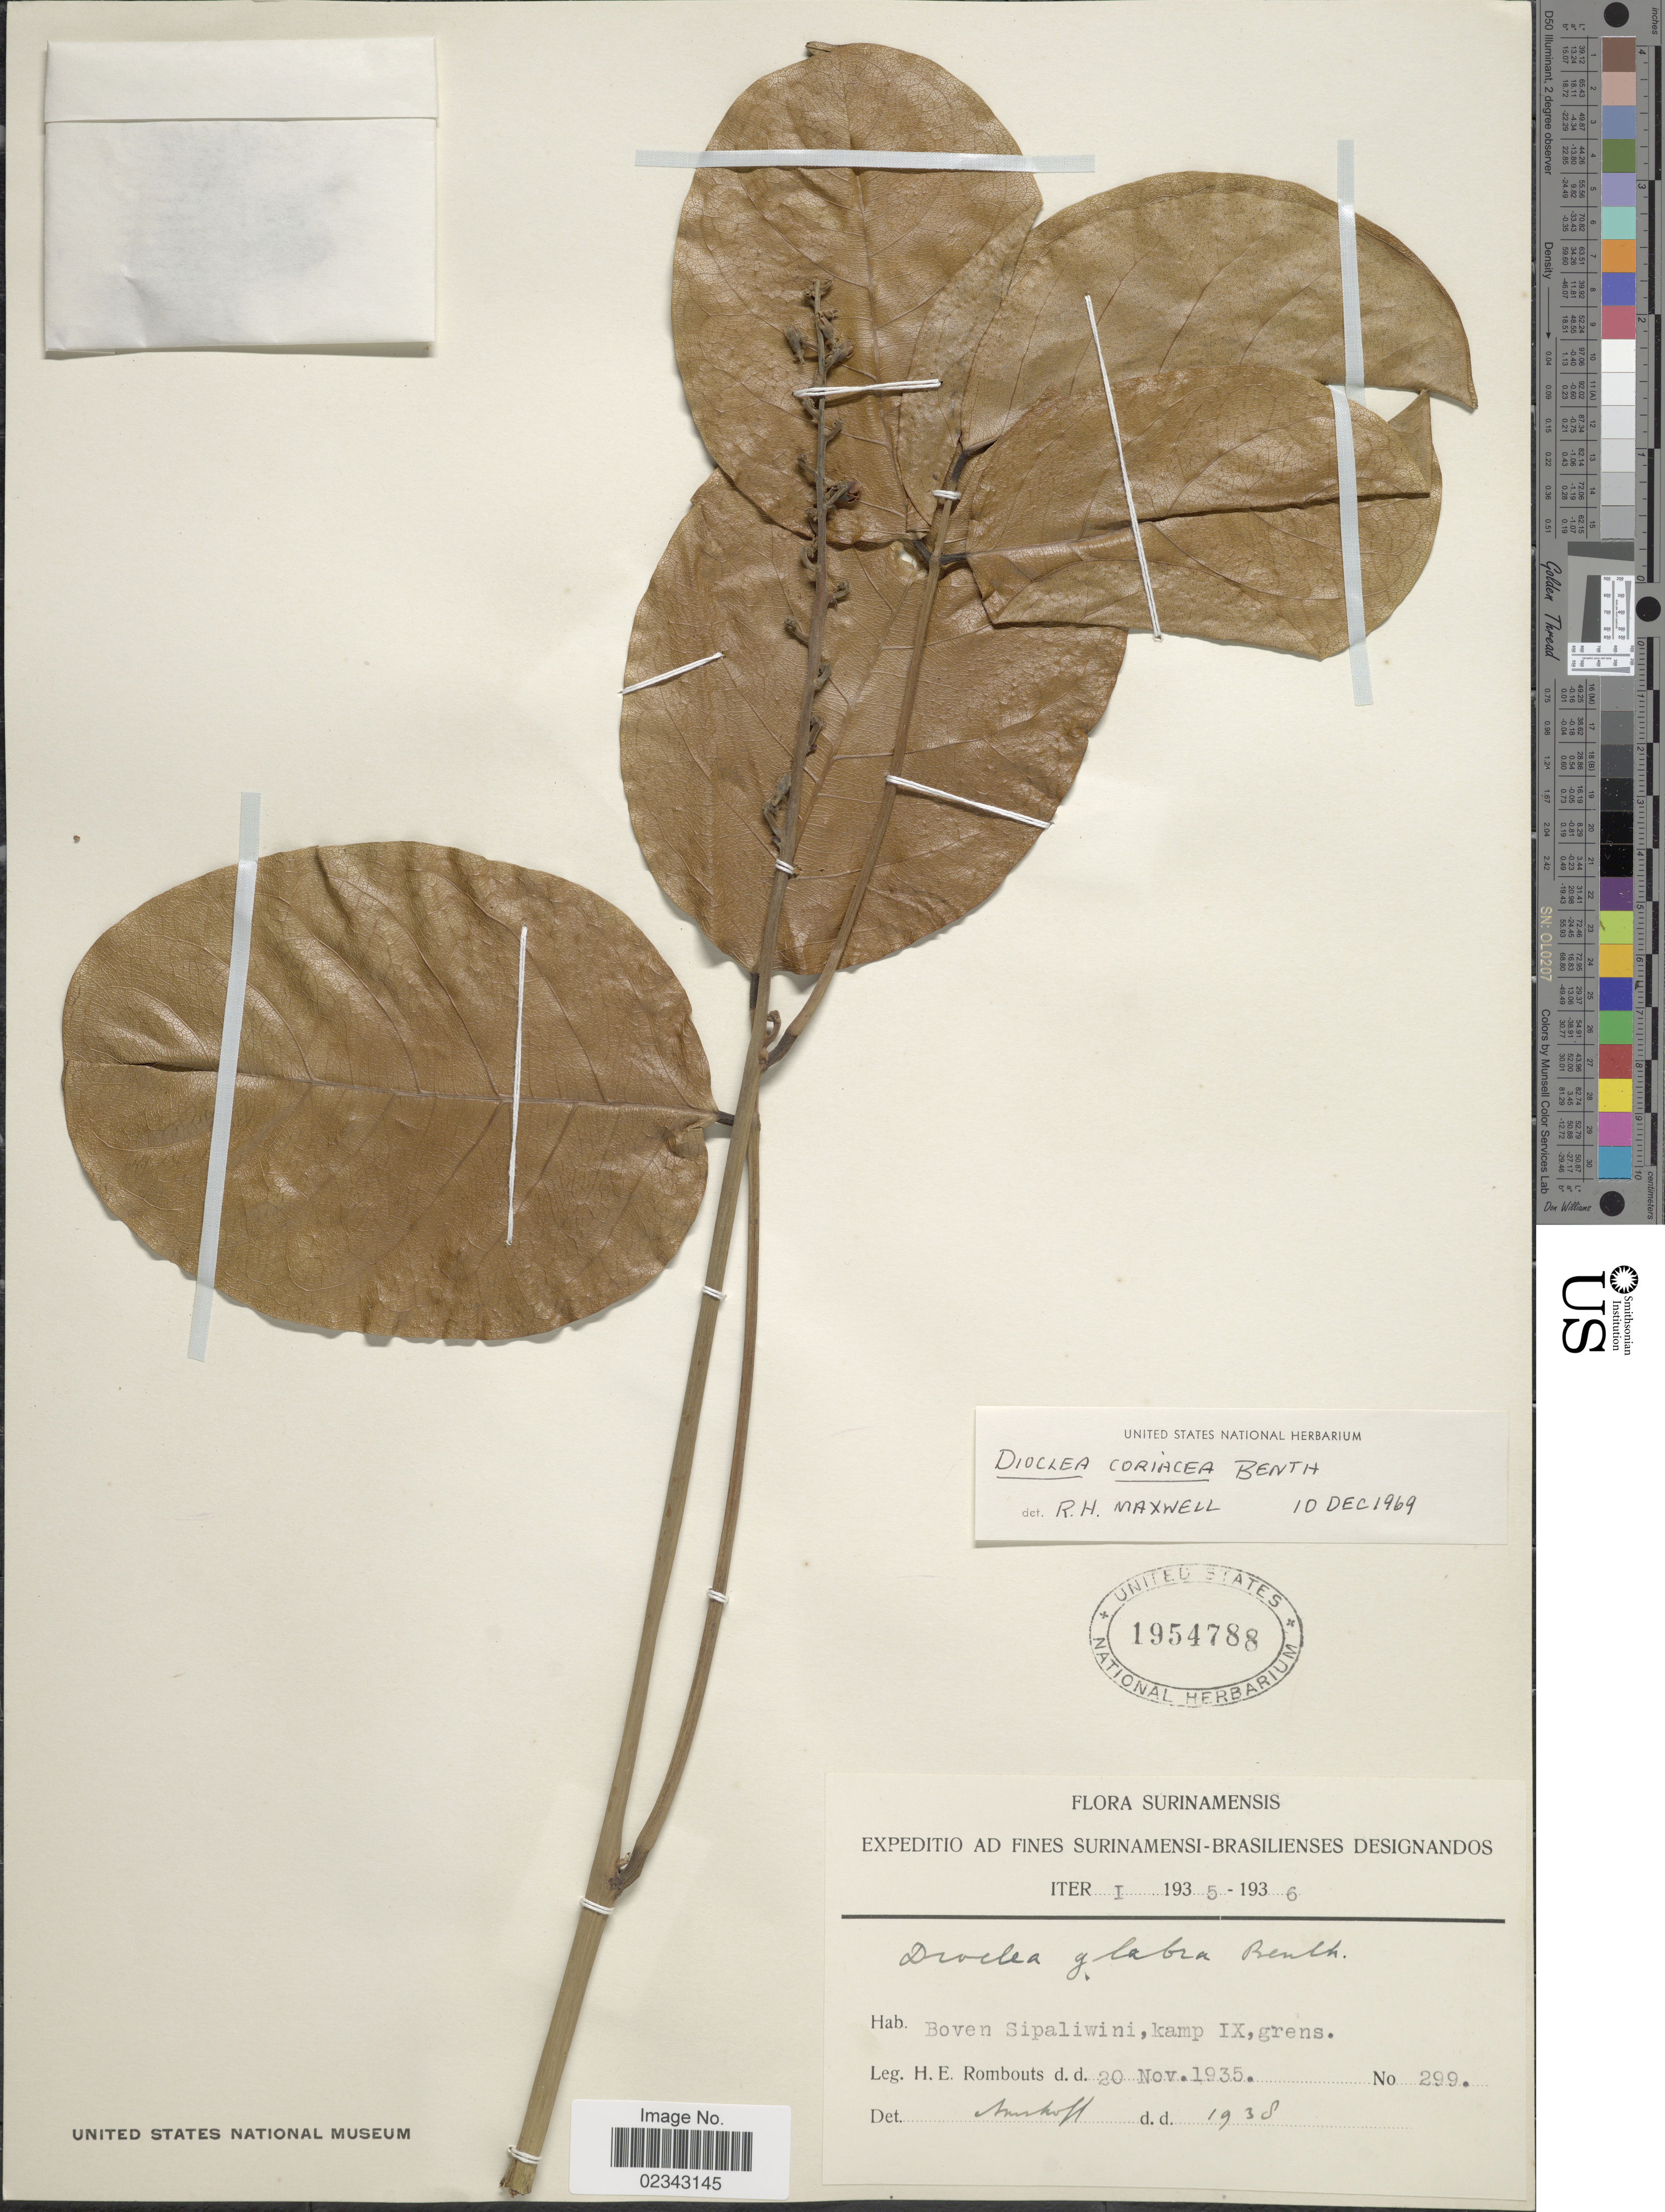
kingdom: Plantae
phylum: Tracheophyta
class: Magnoliopsida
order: Fabales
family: Fabaceae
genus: Macropsychanthus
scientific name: Macropsychanthus coriaceus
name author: (Benth.) L.P. Queiroz & Snak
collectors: H. Rombouts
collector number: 299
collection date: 1935-11-20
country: Suriname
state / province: Sipaliwini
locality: Boven Sipaliwini, kamp IX, grens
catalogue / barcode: US 1954788